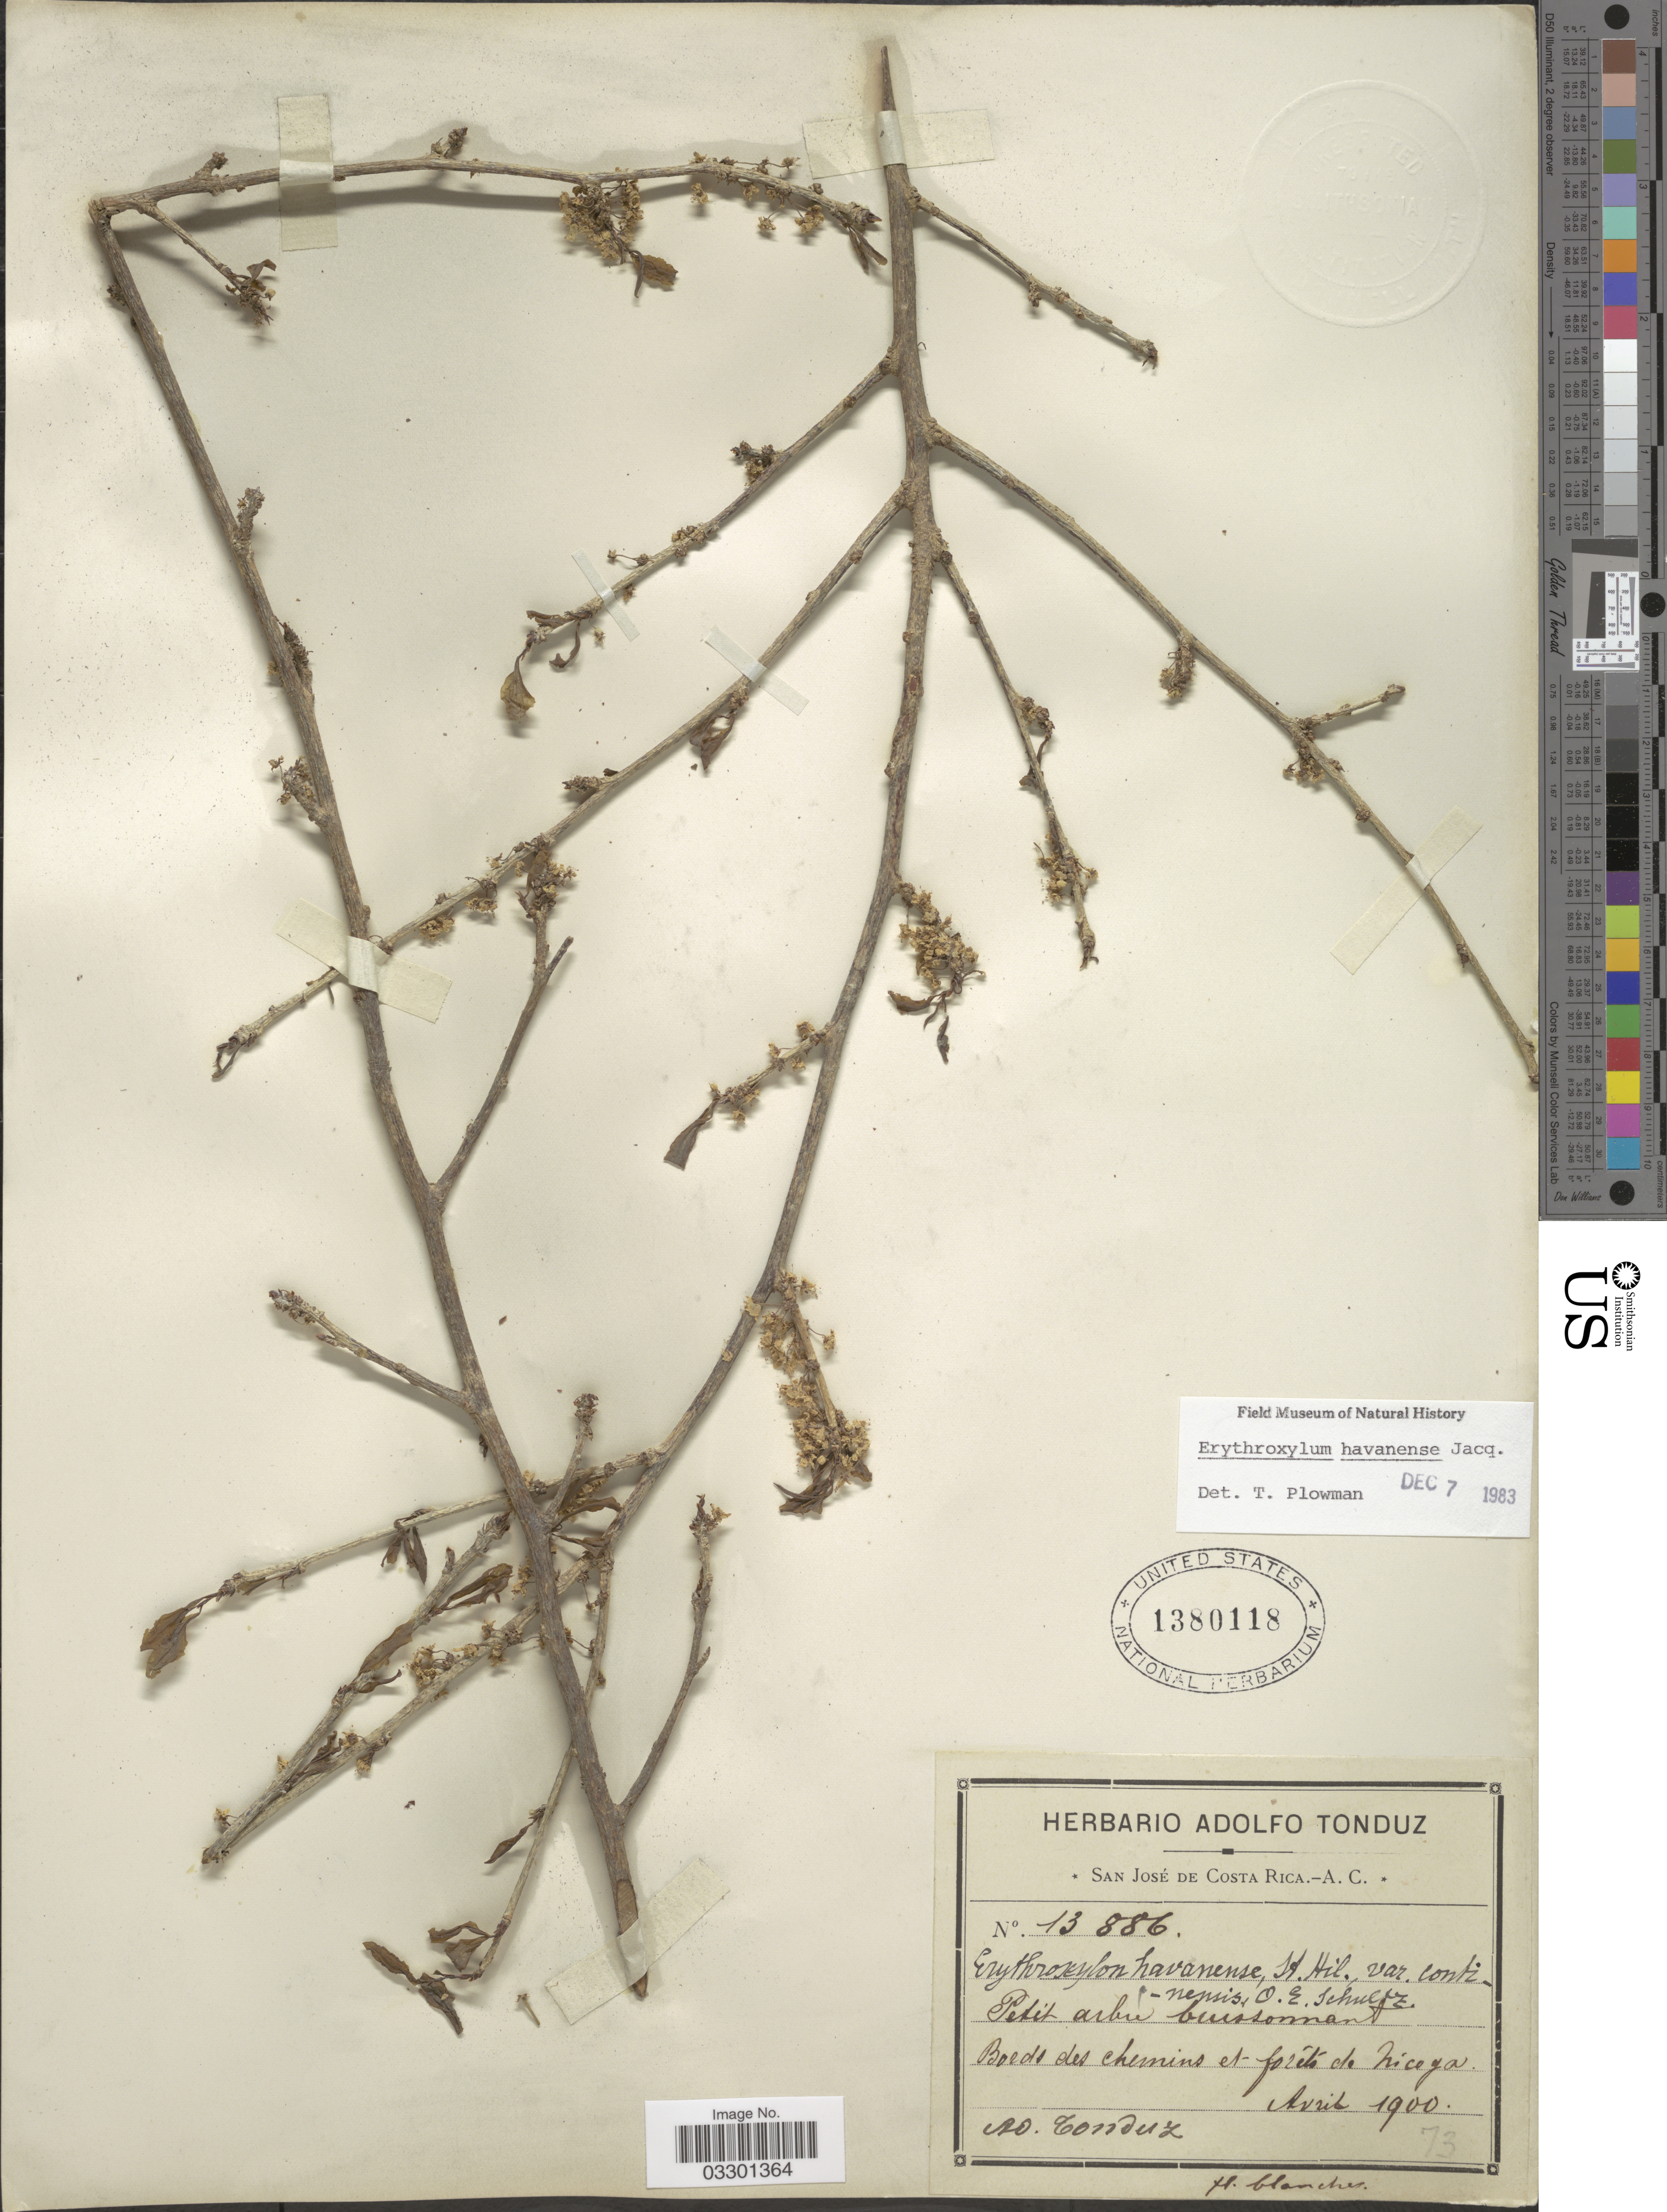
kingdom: Plantae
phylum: Tracheophyta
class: Magnoliopsida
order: Malpighiales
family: Erythroxylaceae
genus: Erythroxylum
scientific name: Erythroxylum havanense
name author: Jacq.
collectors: A. Tonduz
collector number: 13886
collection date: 1900-04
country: Costa Rica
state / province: San José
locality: Bords de chemins et forêts de Nicoga.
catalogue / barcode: US 1380118